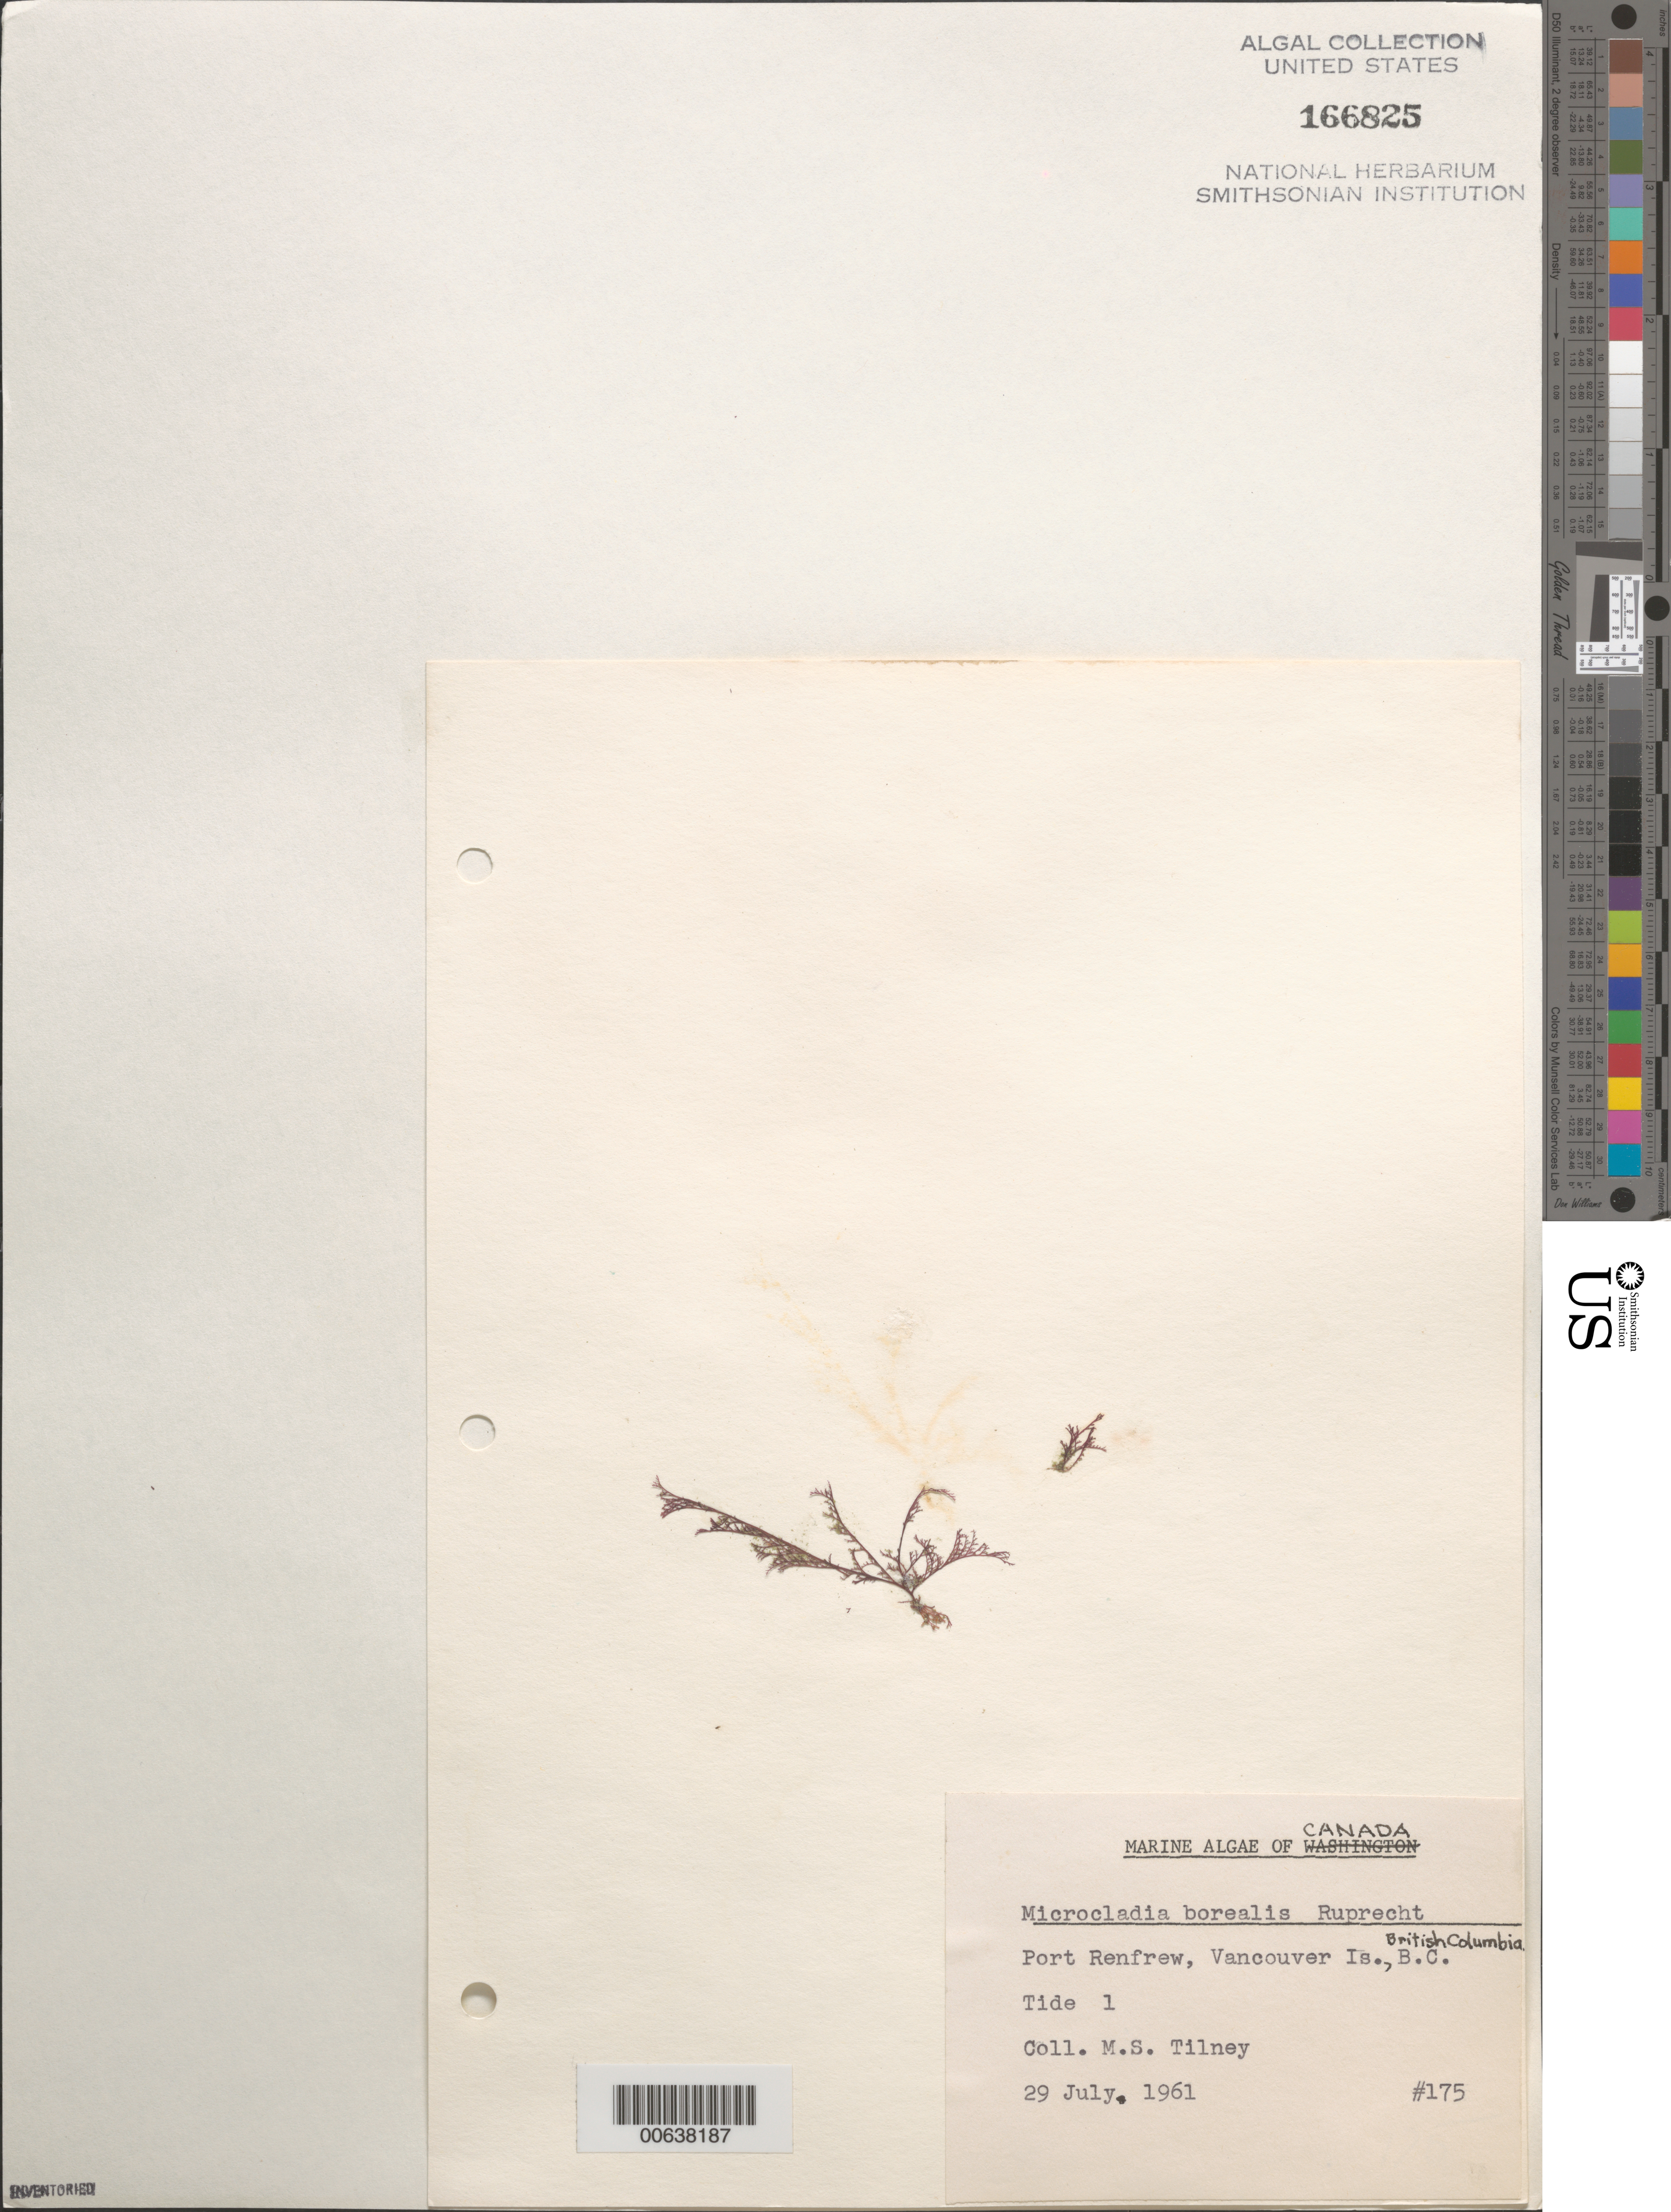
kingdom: Plantae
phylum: Rhodophyta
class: Florideophyceae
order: Ceramiales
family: Ceramiaceae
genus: Microcladia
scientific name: Microcladia borealis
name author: Rupr.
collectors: M. Tilney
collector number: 175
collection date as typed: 29 Jul 1961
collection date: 1961-07-29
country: Canada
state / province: British Columbia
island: Vancouver Island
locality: Port Renfrew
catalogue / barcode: US 166825